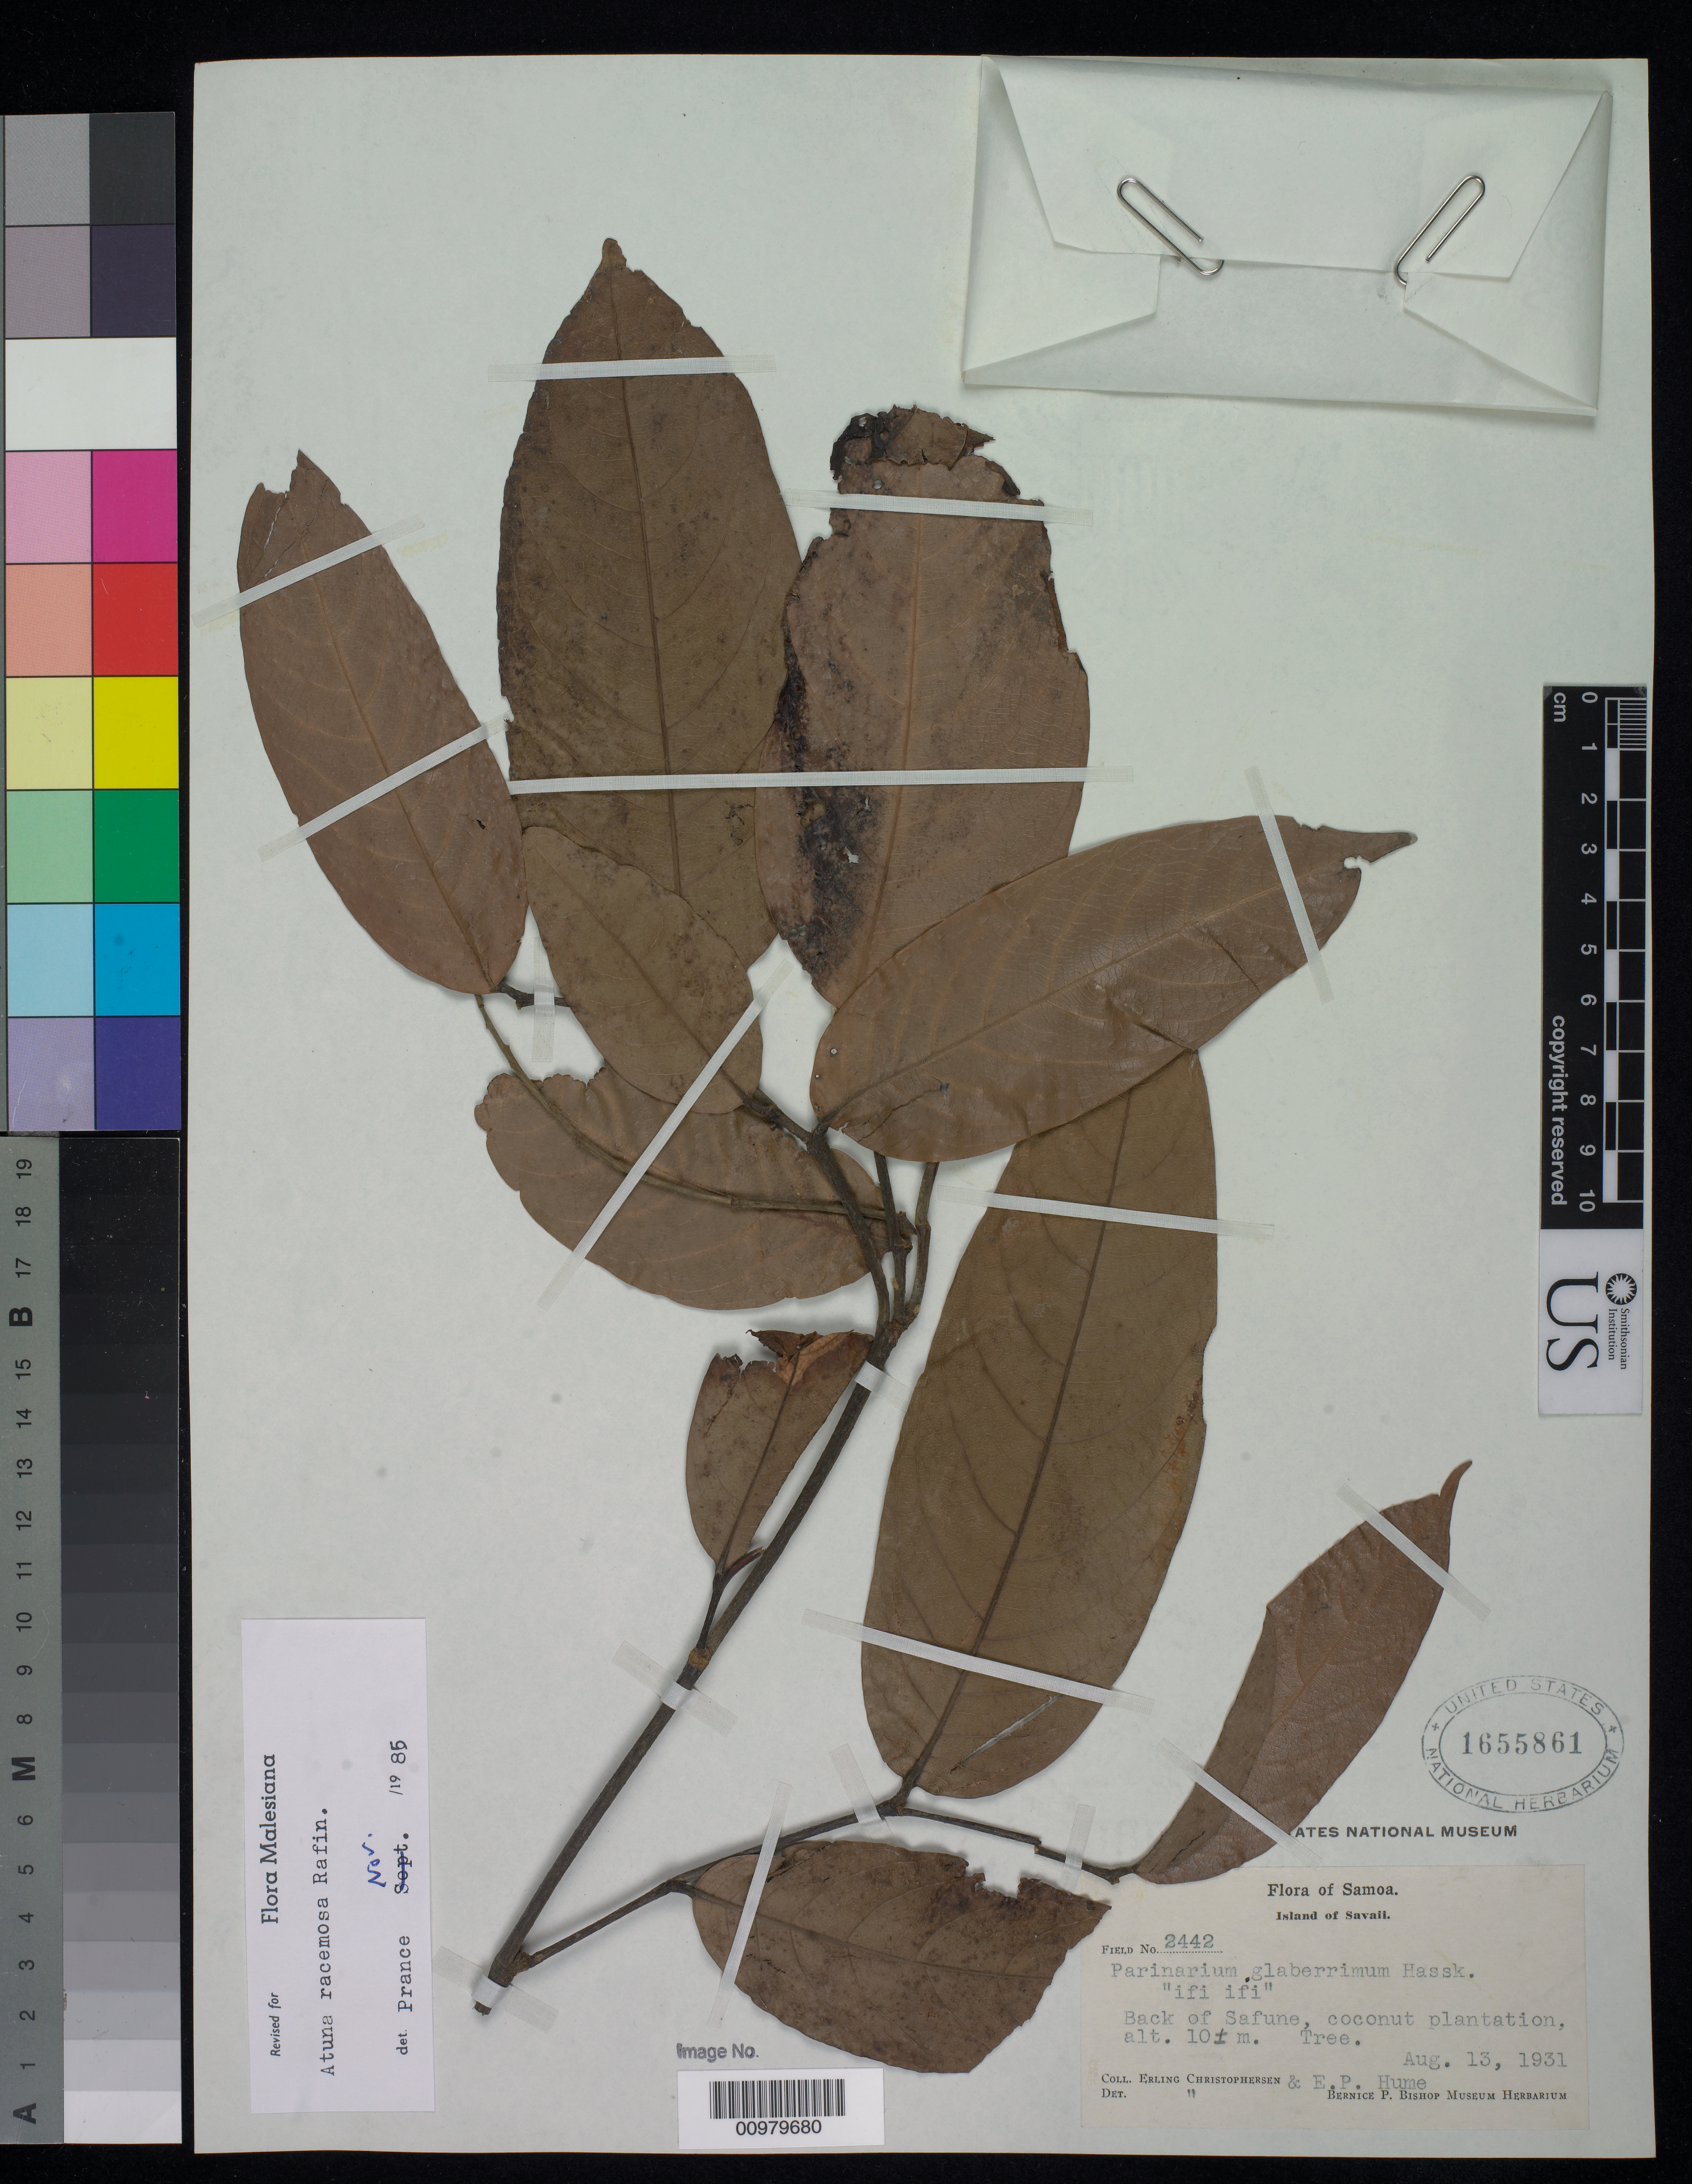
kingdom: Plantae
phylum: Tracheophyta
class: Magnoliopsida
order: Malpighiales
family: Chrysobalanaceae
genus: Atuna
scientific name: Atuna racemosa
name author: Raf.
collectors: E. Christophersen & E. Hume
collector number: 2442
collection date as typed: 13 Aug 1931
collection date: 1931-08-13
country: Samoa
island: Savai'i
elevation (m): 10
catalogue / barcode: US 1655861